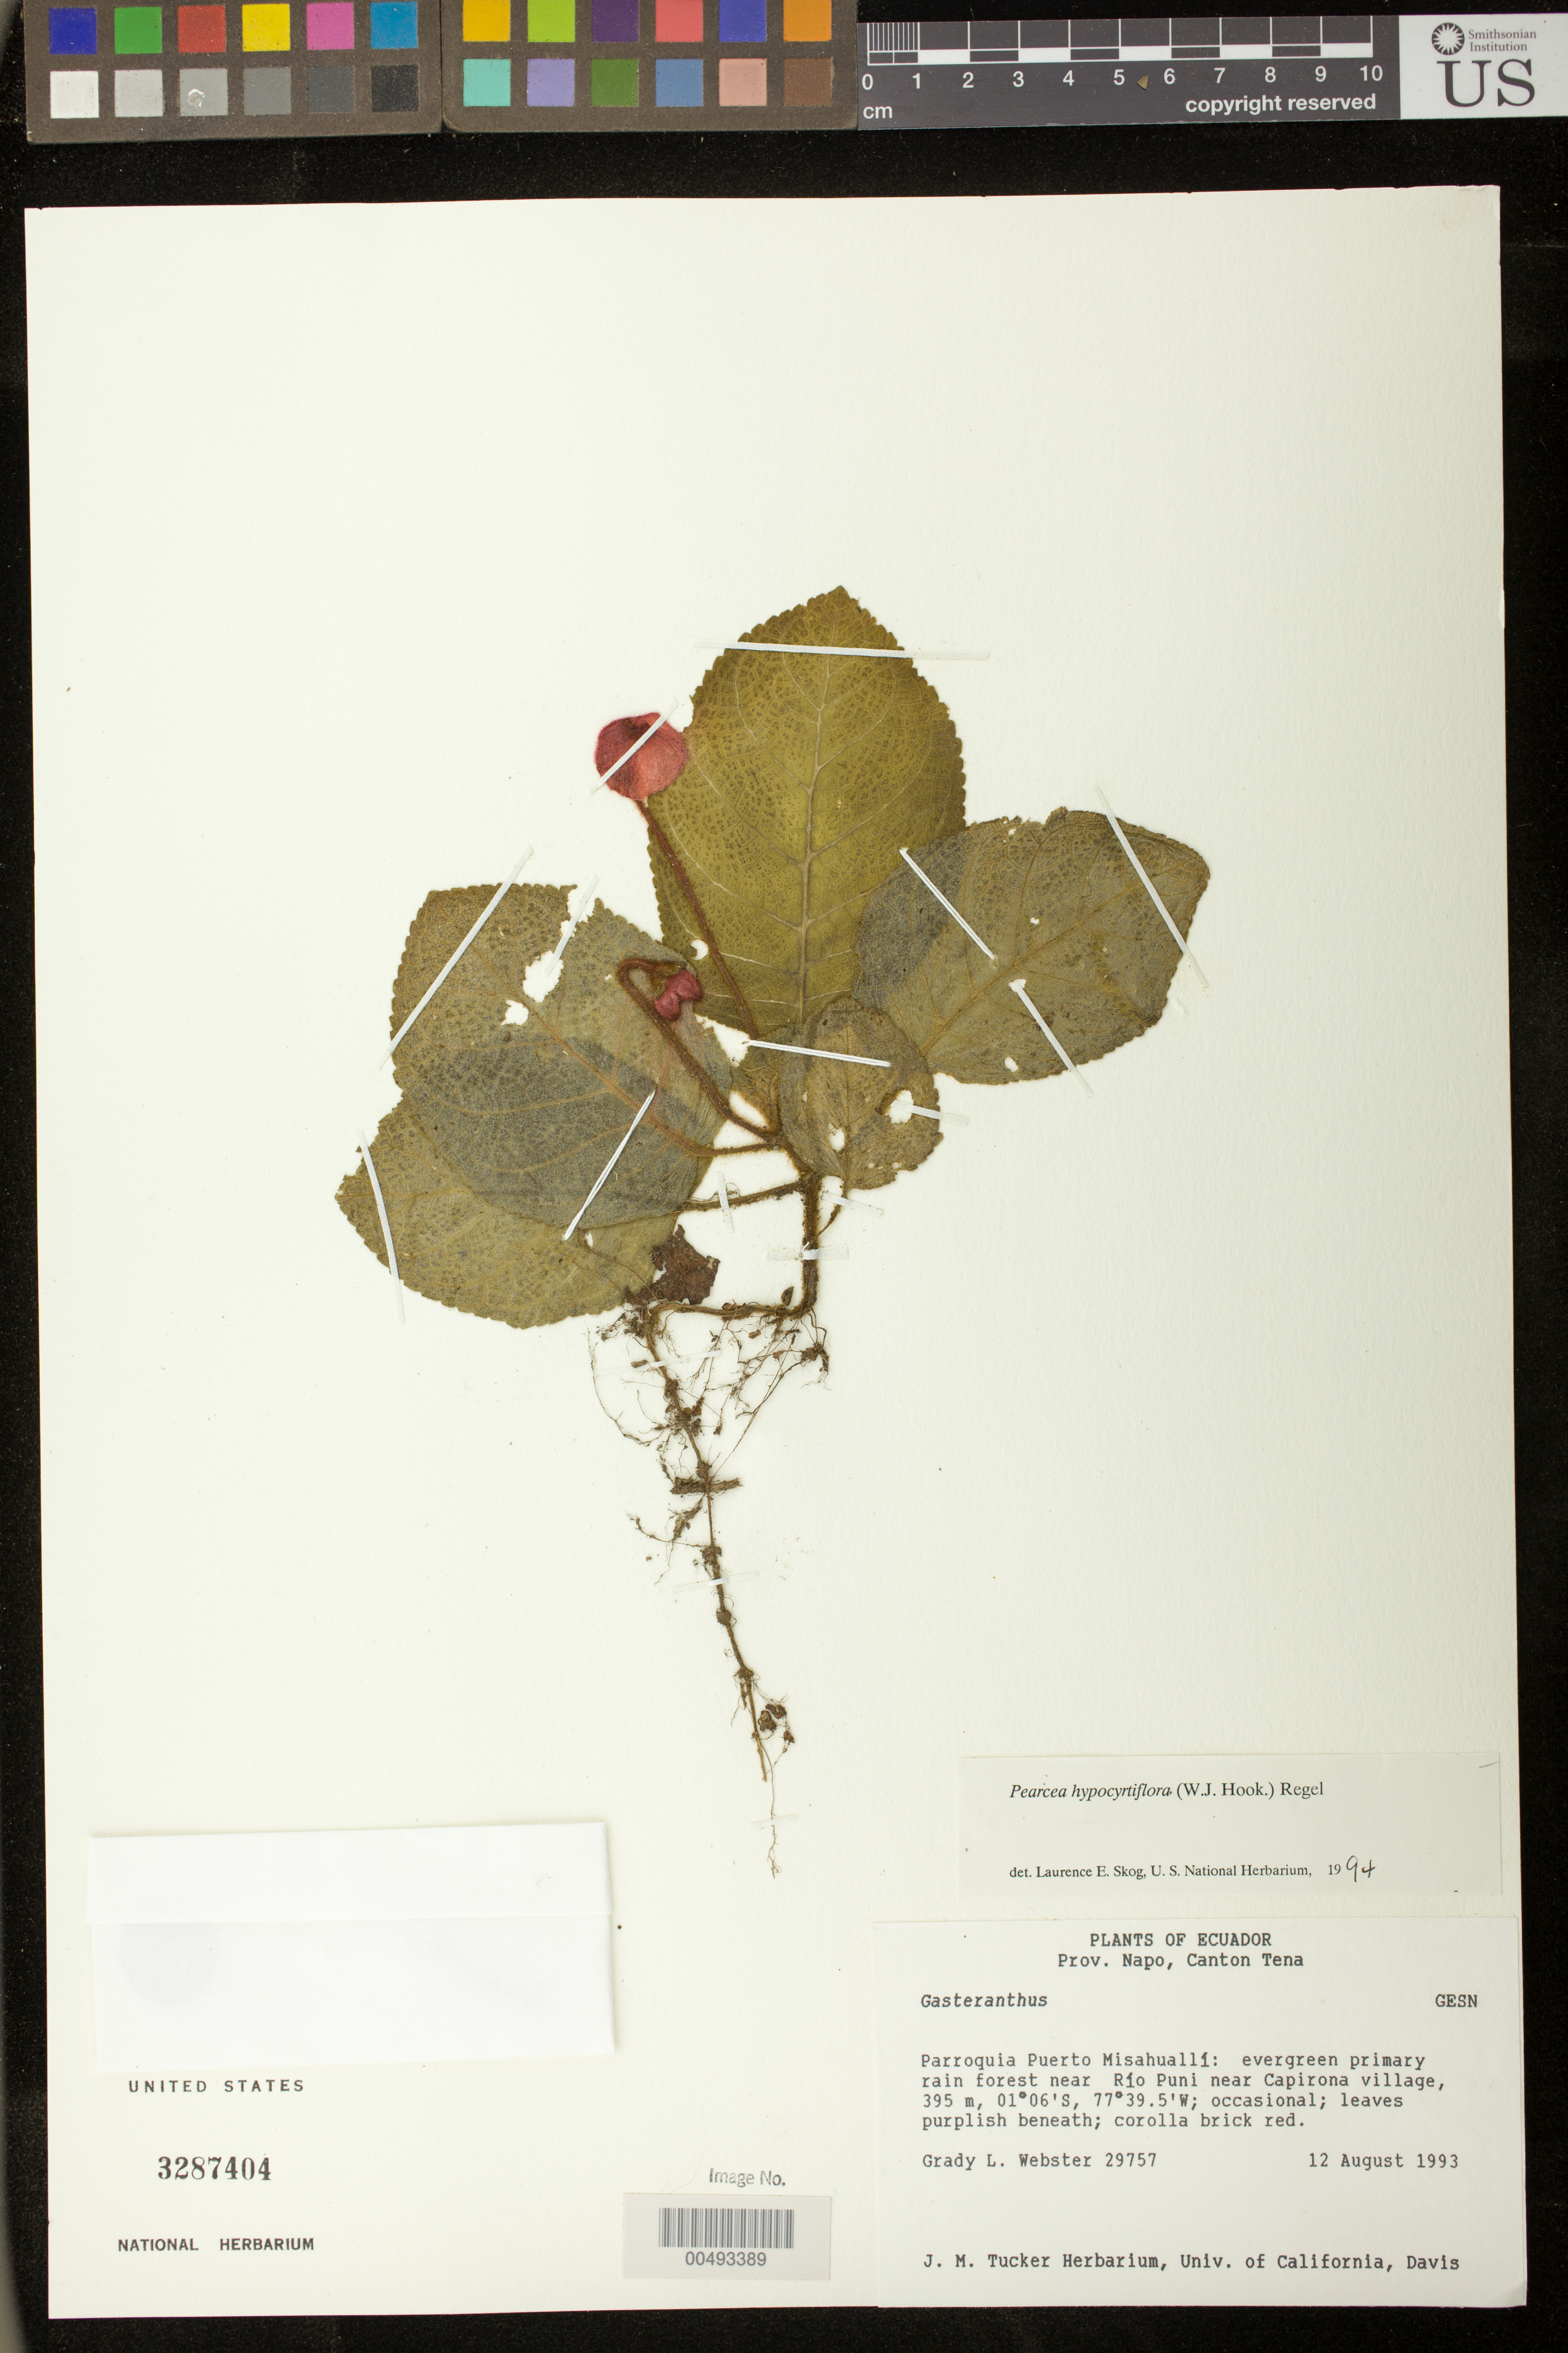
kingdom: Plantae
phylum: Tracheophyta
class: Magnoliopsida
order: Lamiales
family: Gesneriaceae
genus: Pearcea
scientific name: Pearcea hypocyrtiflora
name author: (Hook. f.) Regel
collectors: G. L. Webster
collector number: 29757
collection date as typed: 12 Aug 1993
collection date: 1993-08-12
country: Ecuador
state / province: Napo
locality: Canton Tena, Rio Puni near Capirona village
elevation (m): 395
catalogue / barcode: US 3287404